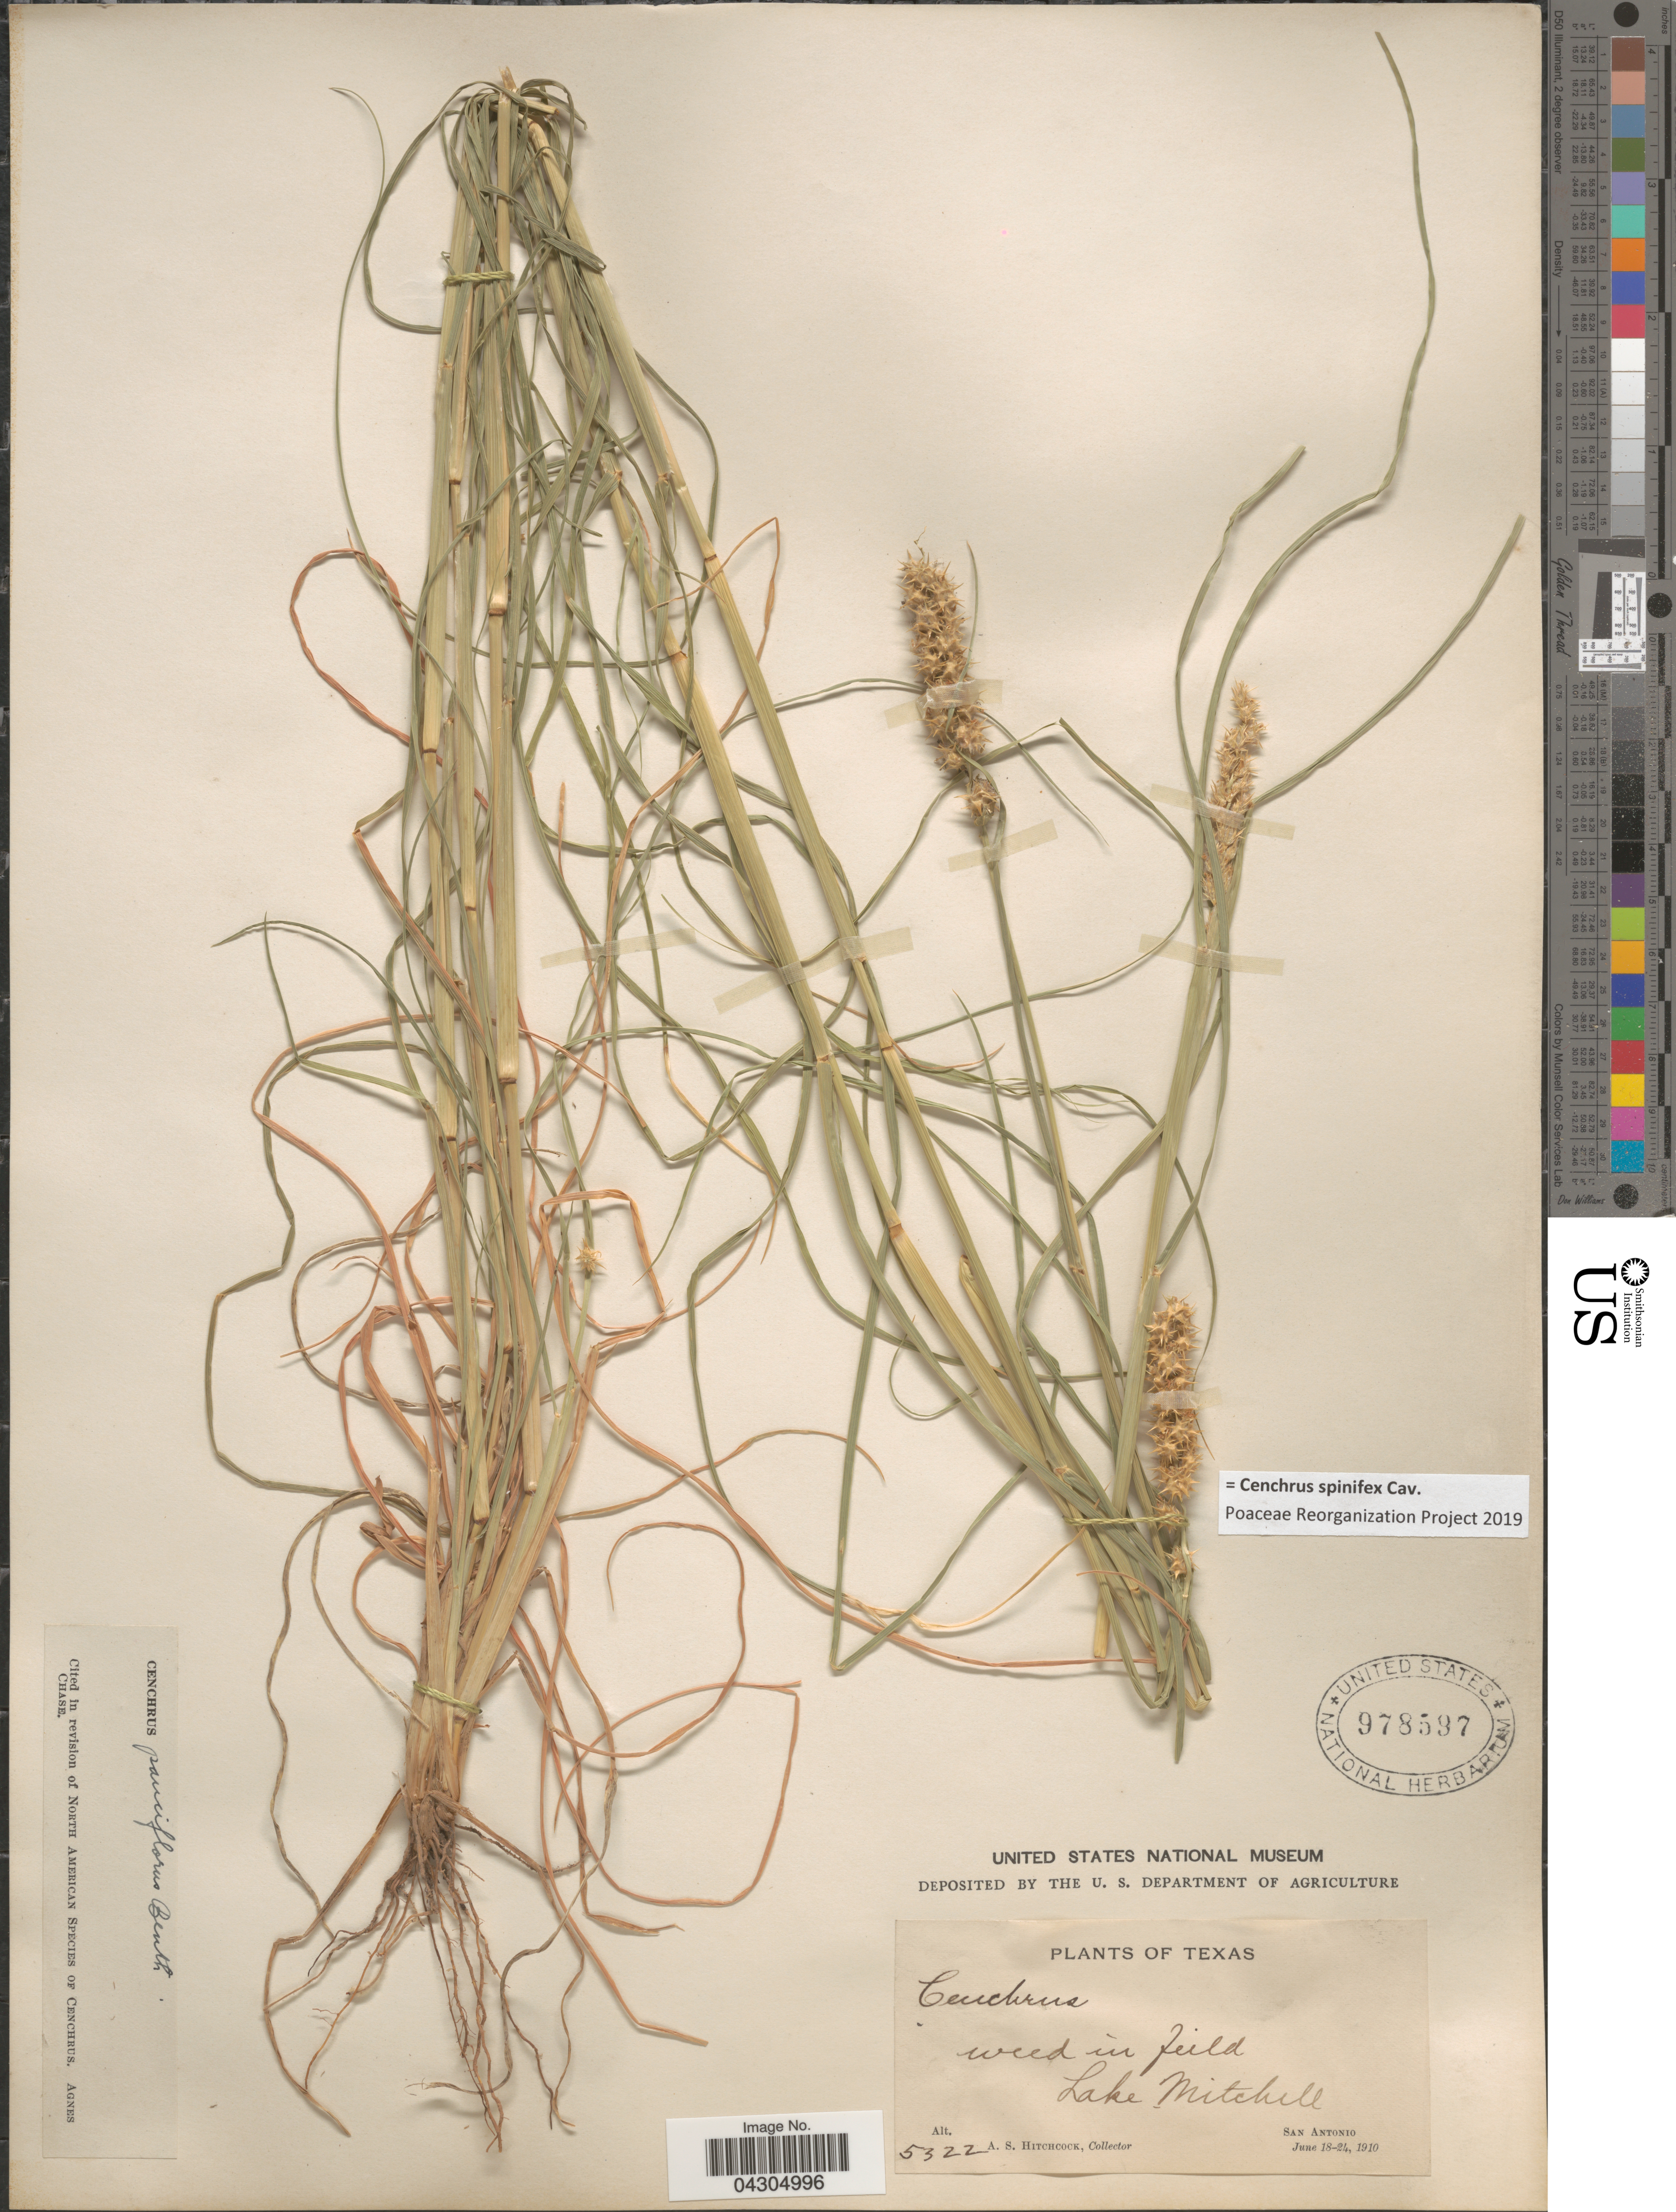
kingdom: Plantae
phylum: Tracheophyta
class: Liliopsida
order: Poales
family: Poaceae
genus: Cenchrus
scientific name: Cenchrus spinifex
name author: Cav.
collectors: A. S. Hitchcock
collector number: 5322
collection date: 1910-06-18/1910-06-24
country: United States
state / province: Texas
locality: Weed in field. Lake Mitchell. San Antonio.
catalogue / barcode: US 978597